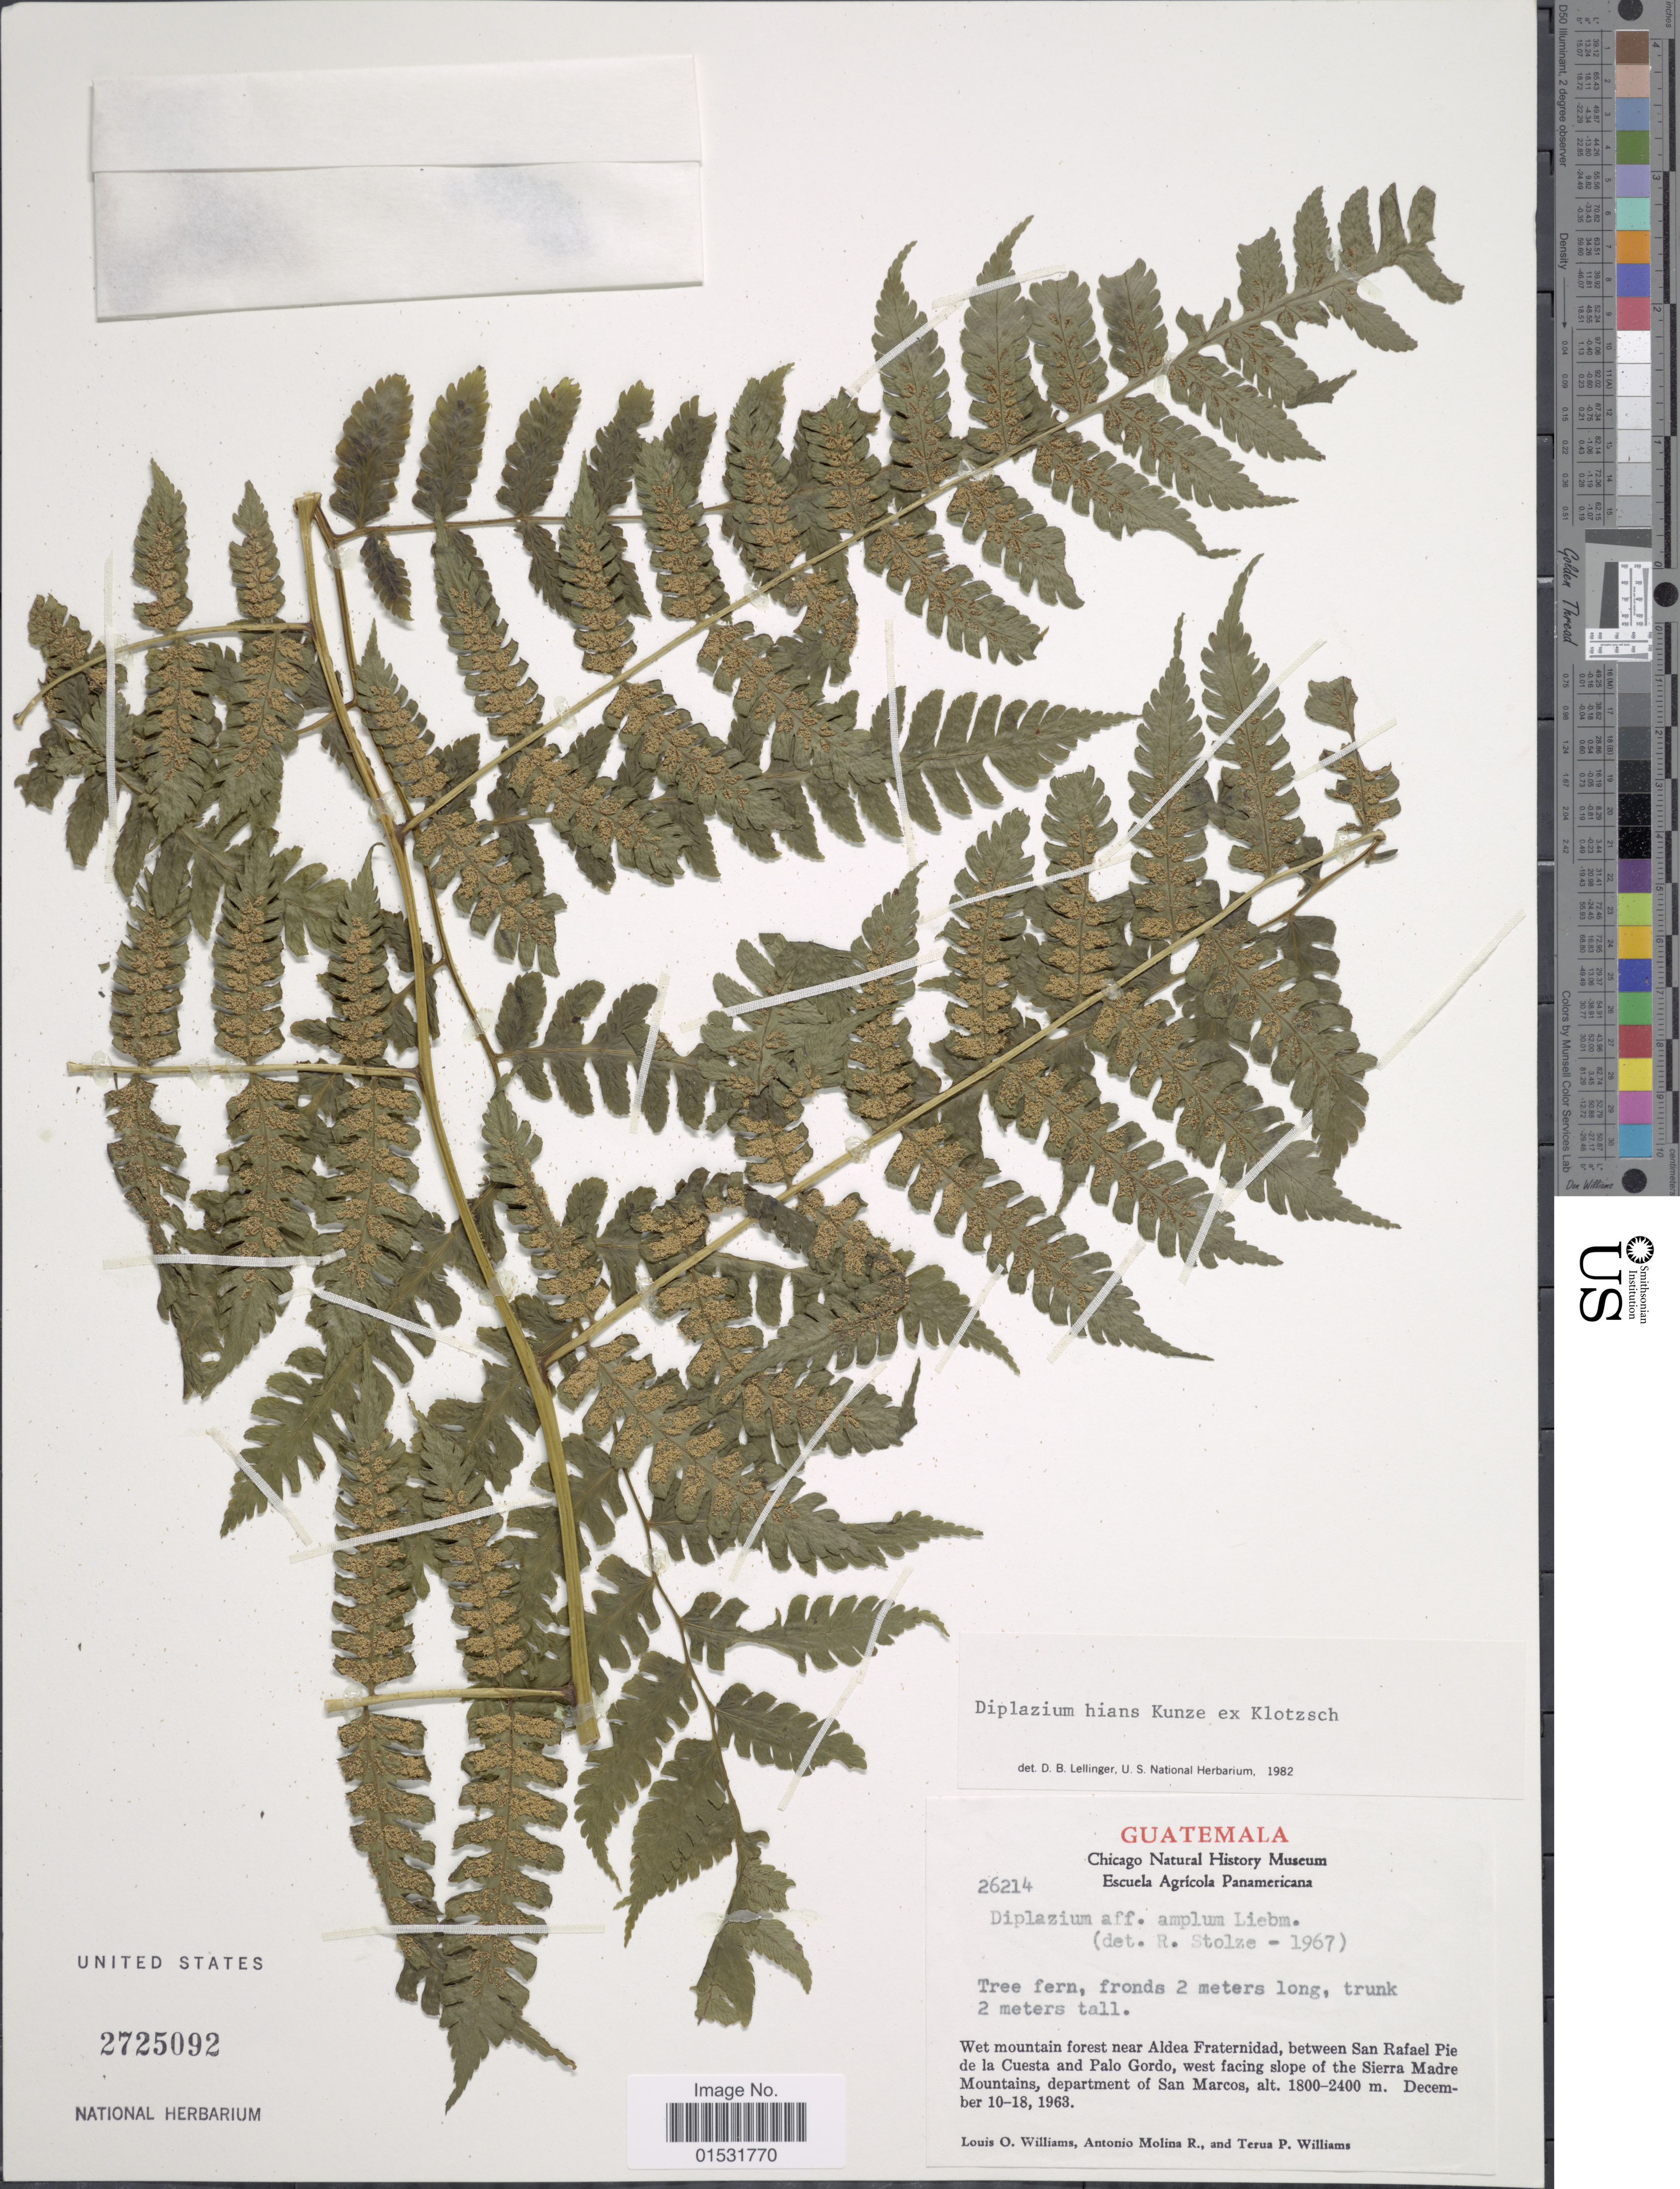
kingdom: Plantae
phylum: Tracheophyta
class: Polypodiopsida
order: Polypodiales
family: Athyriaceae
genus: Diplazium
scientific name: Diplazium hians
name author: Kunze ex Klotzsch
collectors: L. O. Williams, A. Molina R. & T. P. Williams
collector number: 26214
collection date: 1963-12-10/1963-12-18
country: Guatemala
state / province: San Marcos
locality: Wet mountain forest near Aldea Fraternidad, between San Rafael Pie de la Cuesta and Palo Gordo, west facing slope of the Sierra Madre Mountains, department of San Marcos.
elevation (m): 1800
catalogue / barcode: US 2725092